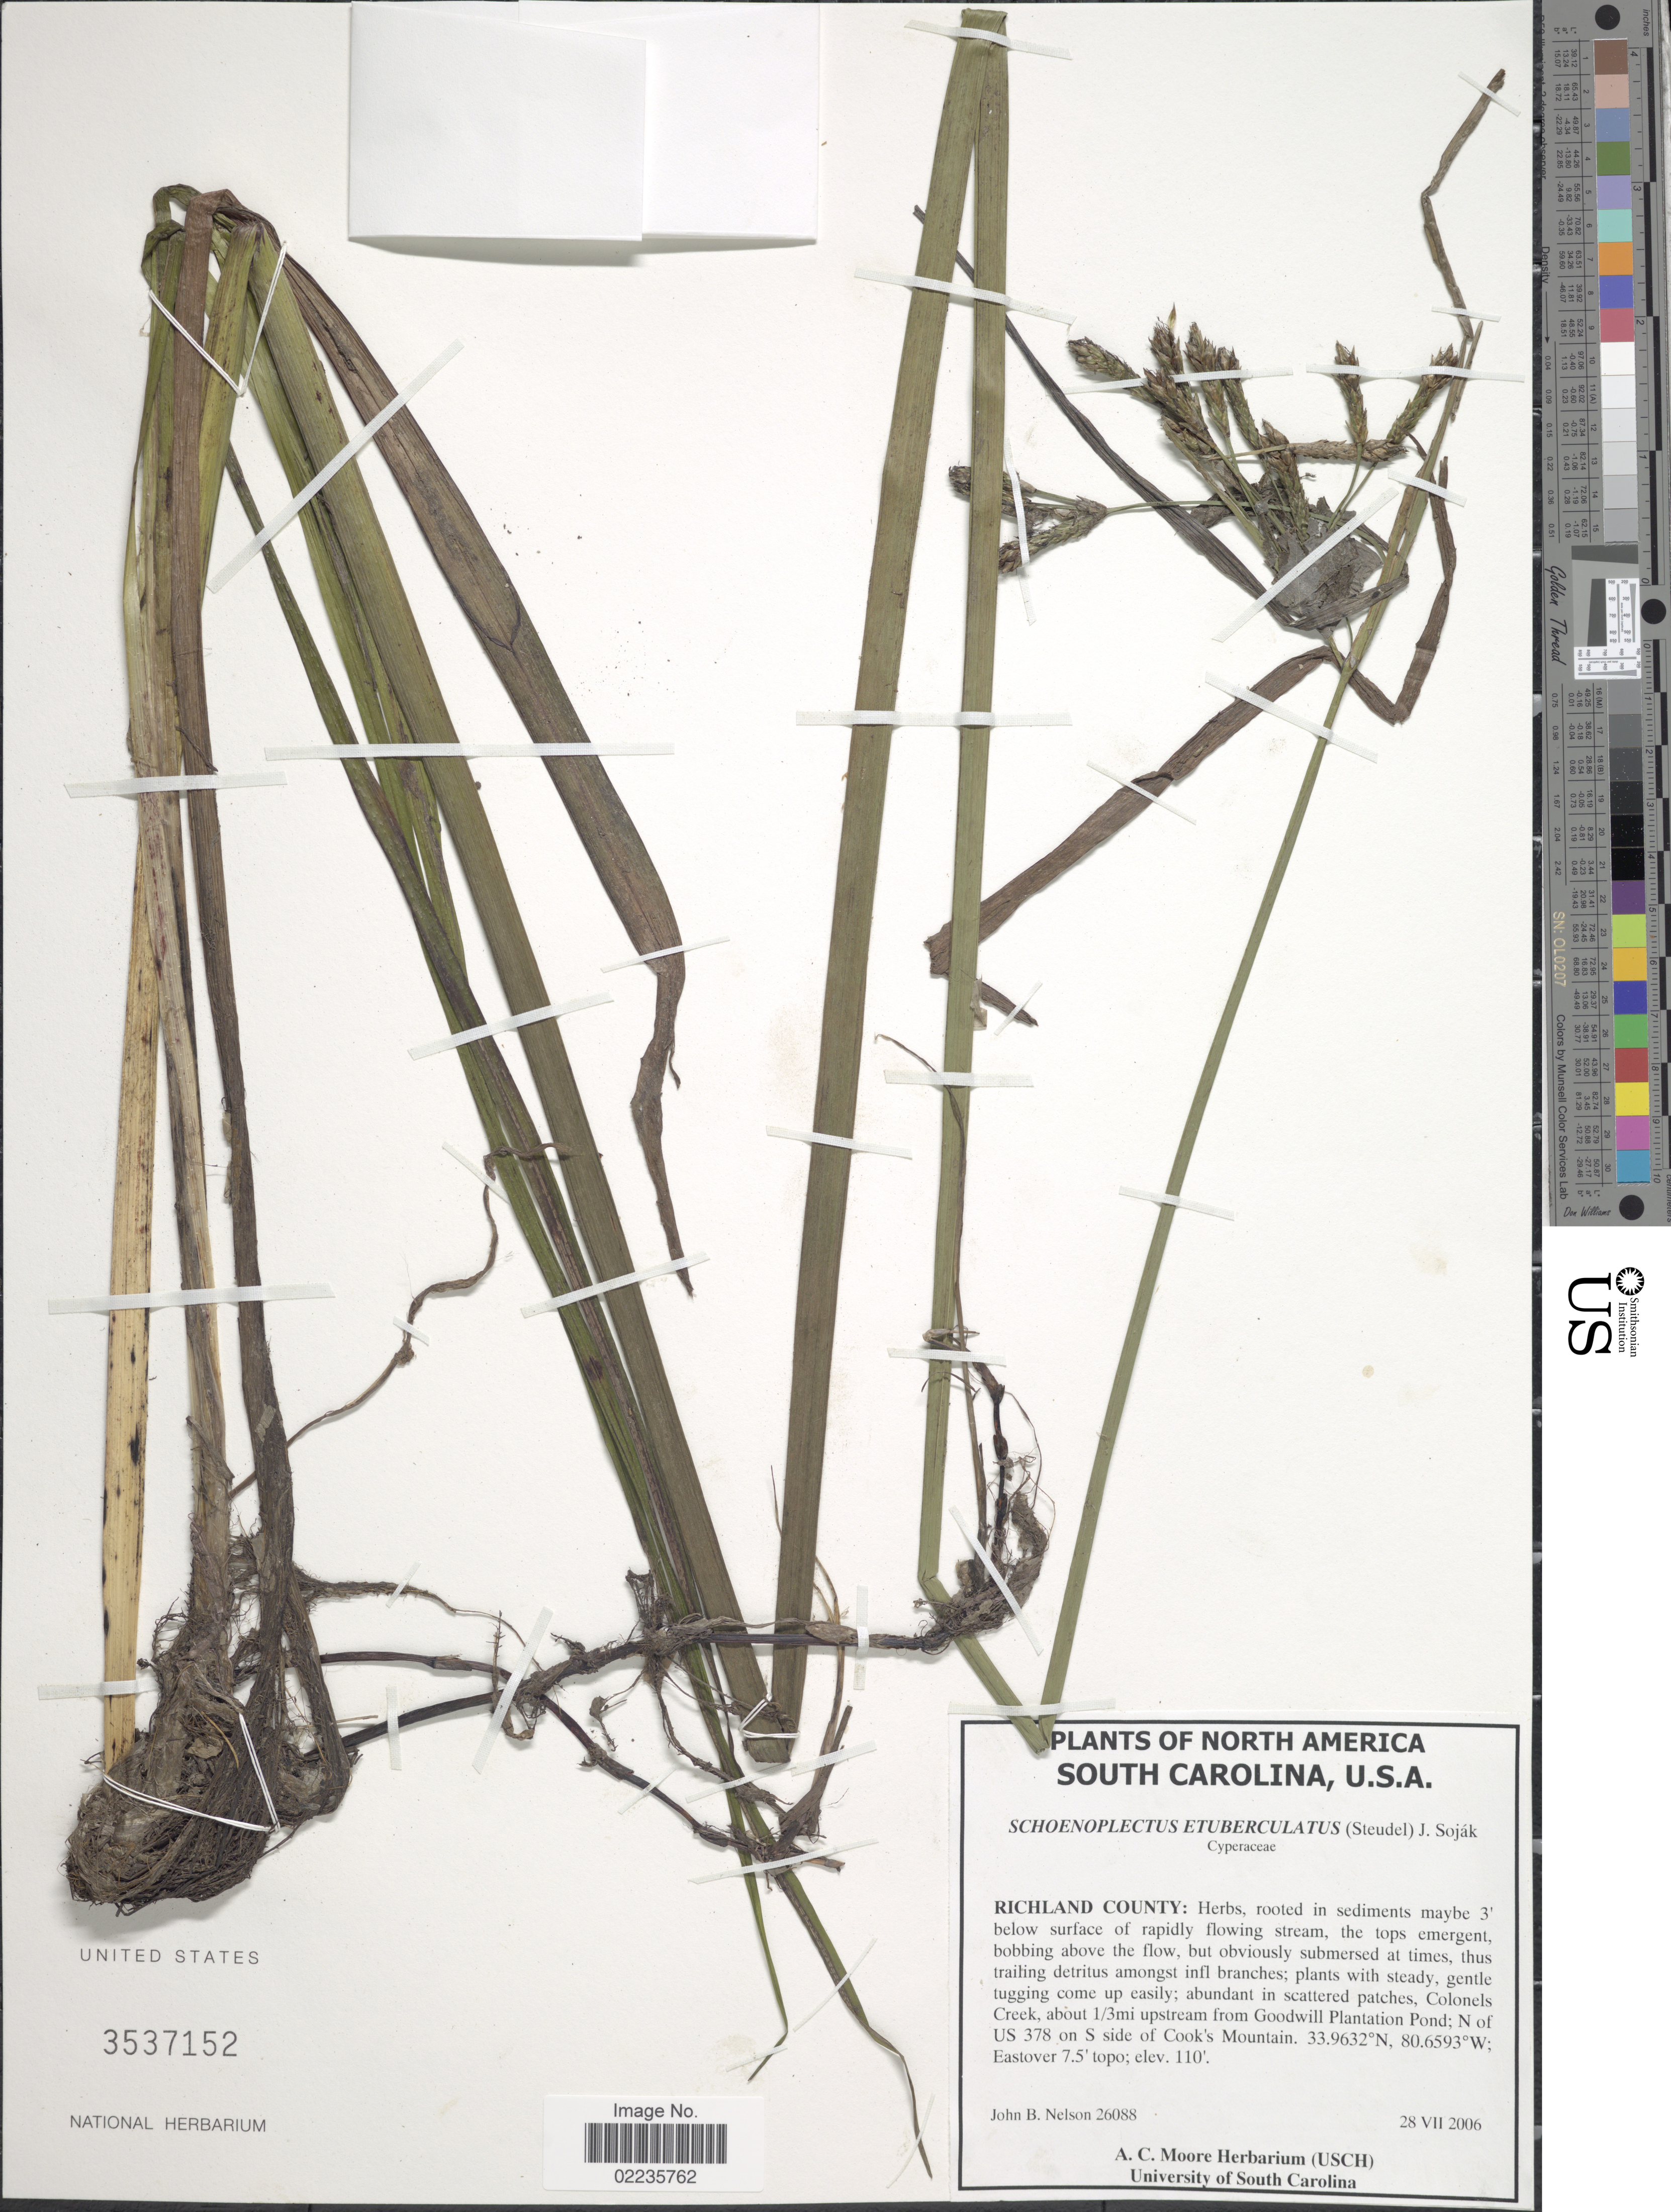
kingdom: Plantae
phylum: Tracheophyta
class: Liliopsida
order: Poales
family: Cyperaceae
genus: Schoenoplectus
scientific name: Schoenoplectus etuberculatus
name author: (Steud.) Soják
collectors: J. B. Nelson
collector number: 26088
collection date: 2006-07-28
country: United States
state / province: South Carolina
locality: U.S.A. Richland County: Colonels Creek, about 1/3mi upstream from Goodwill Plantation Pond; N of US 378 on S side of Cook's Mountain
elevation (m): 34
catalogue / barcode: US 3537152